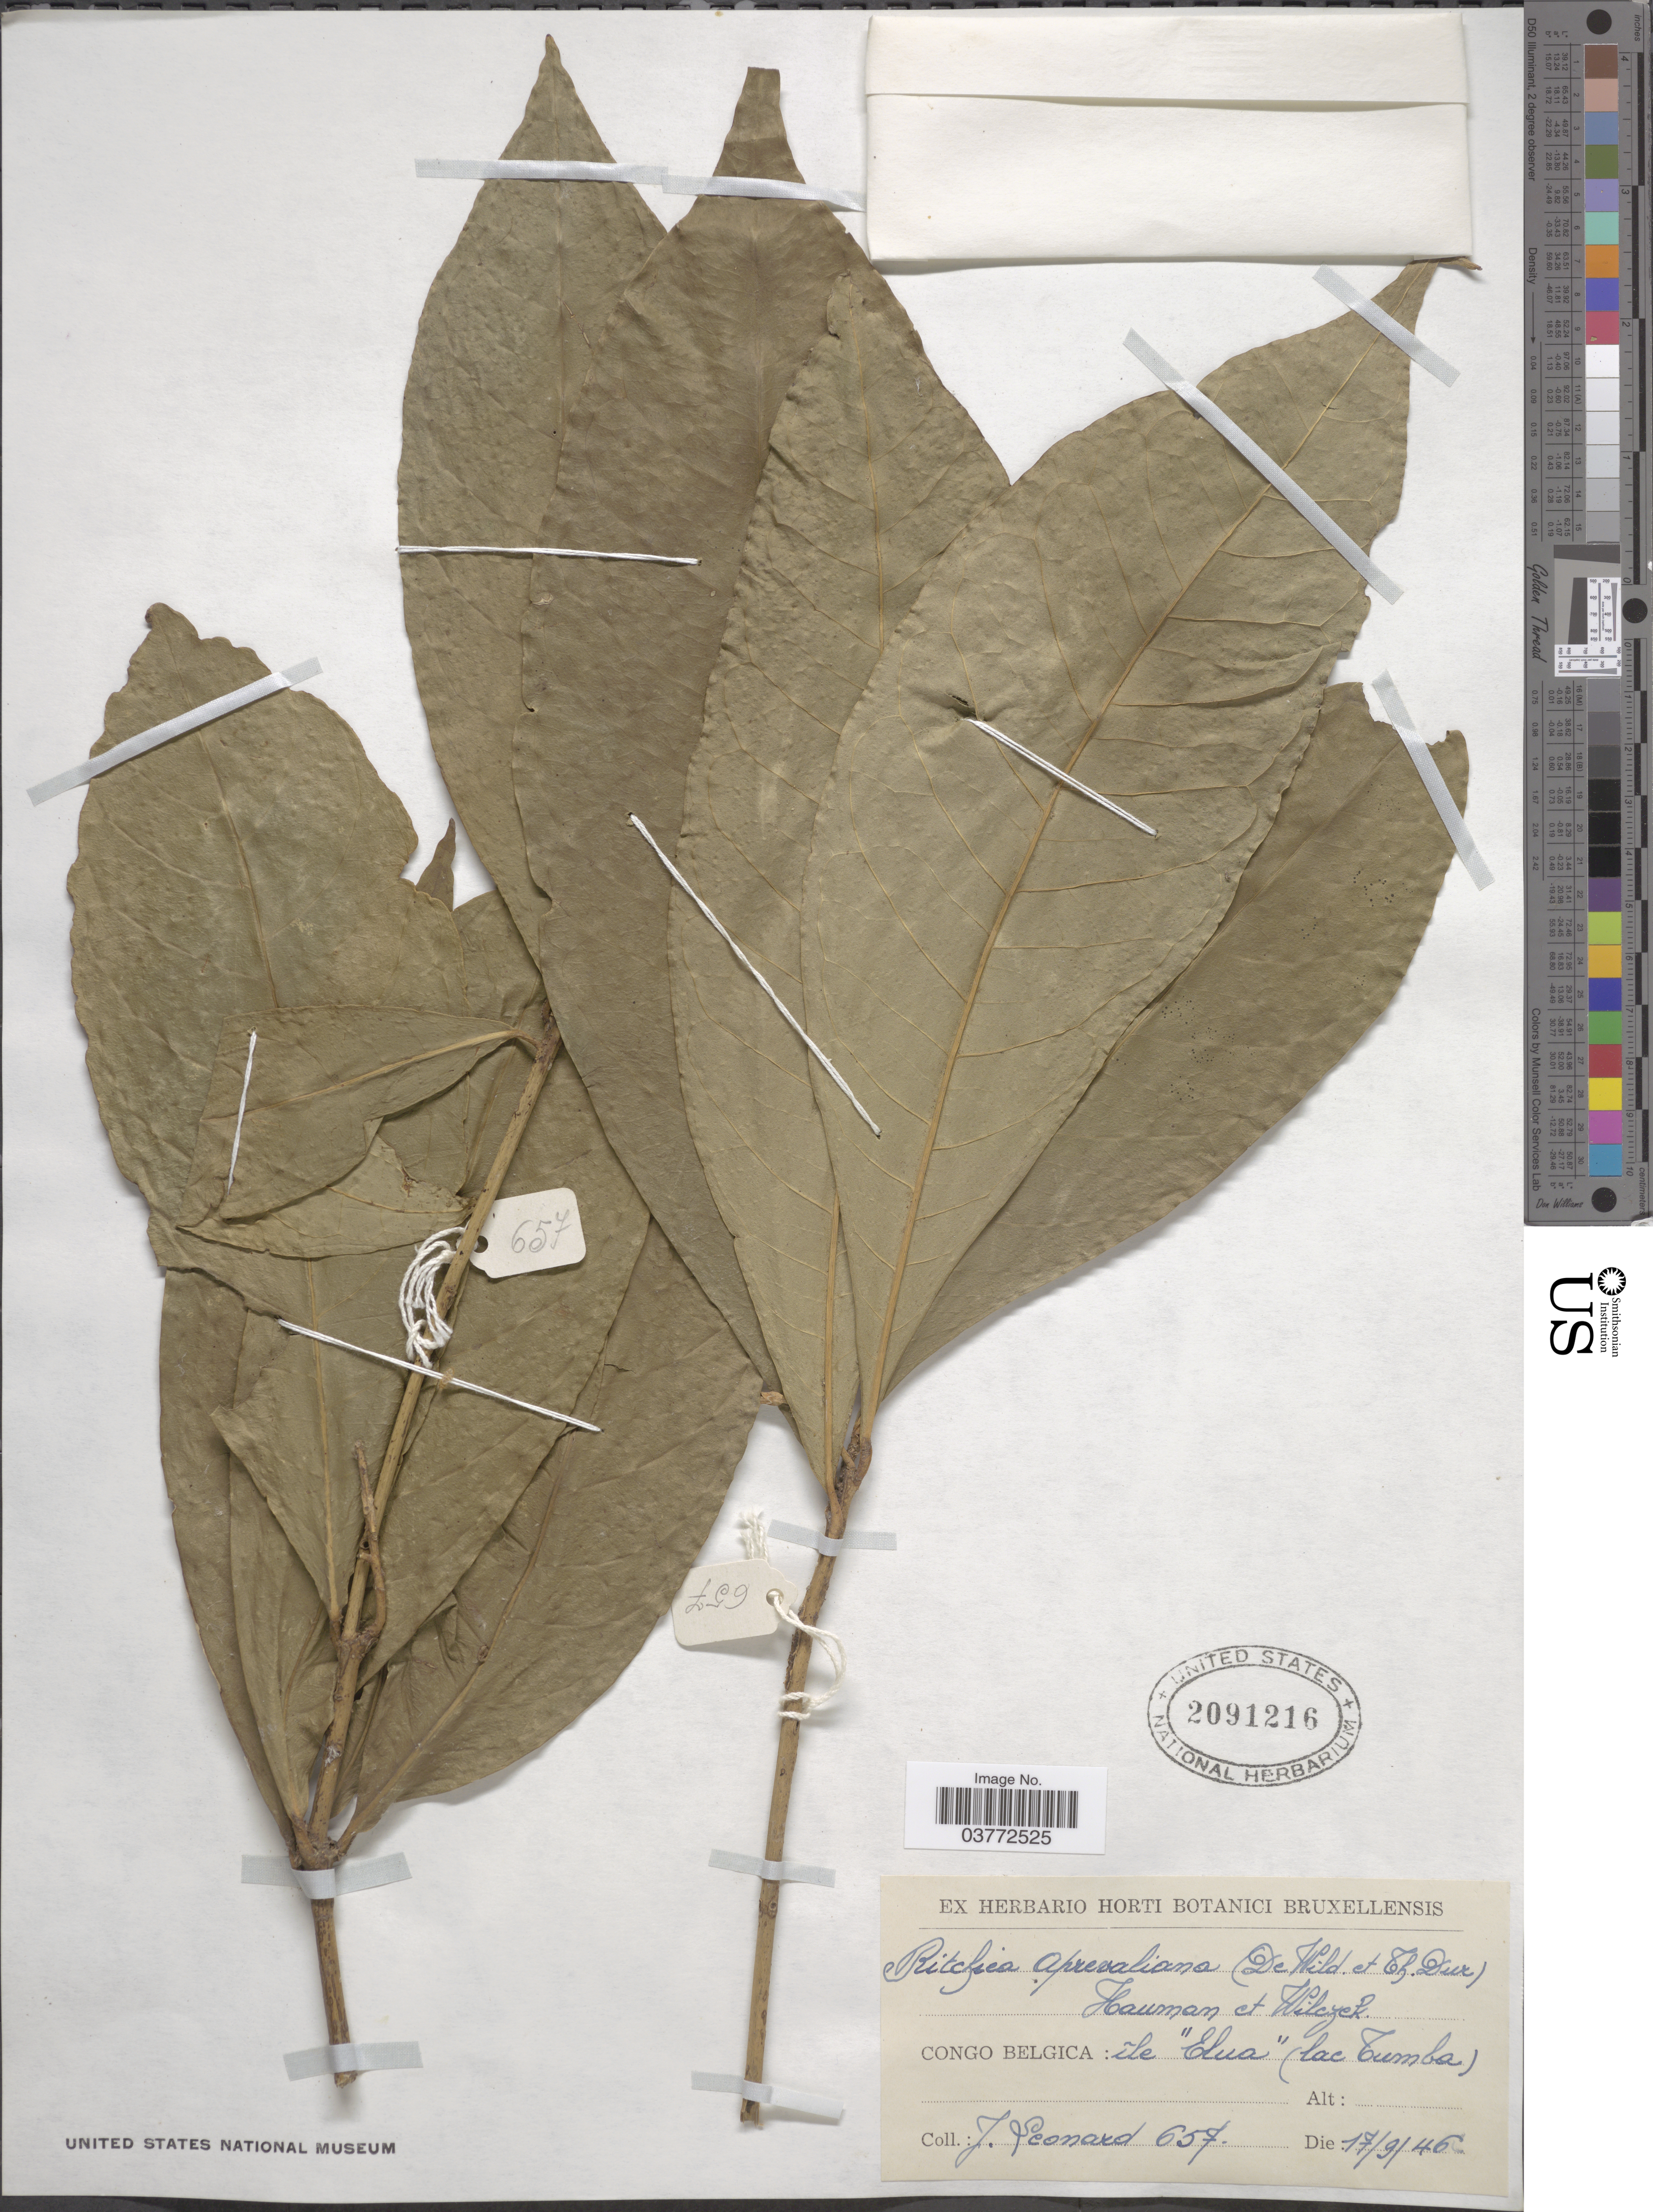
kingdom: Plantae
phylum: Tracheophyta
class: Magnoliopsida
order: Brassicales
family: Capparaceae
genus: Ritchiea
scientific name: Ritchiea aprevaliana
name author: (De Wild. & Durand) R. Wilczek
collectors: J. Leonard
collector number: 657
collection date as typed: Transcribed d/m/y: 17/9/46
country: Congo, Democratic Republic of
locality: Congo Belgica. Ile "Elua" (lac Tumba).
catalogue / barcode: US 2091216